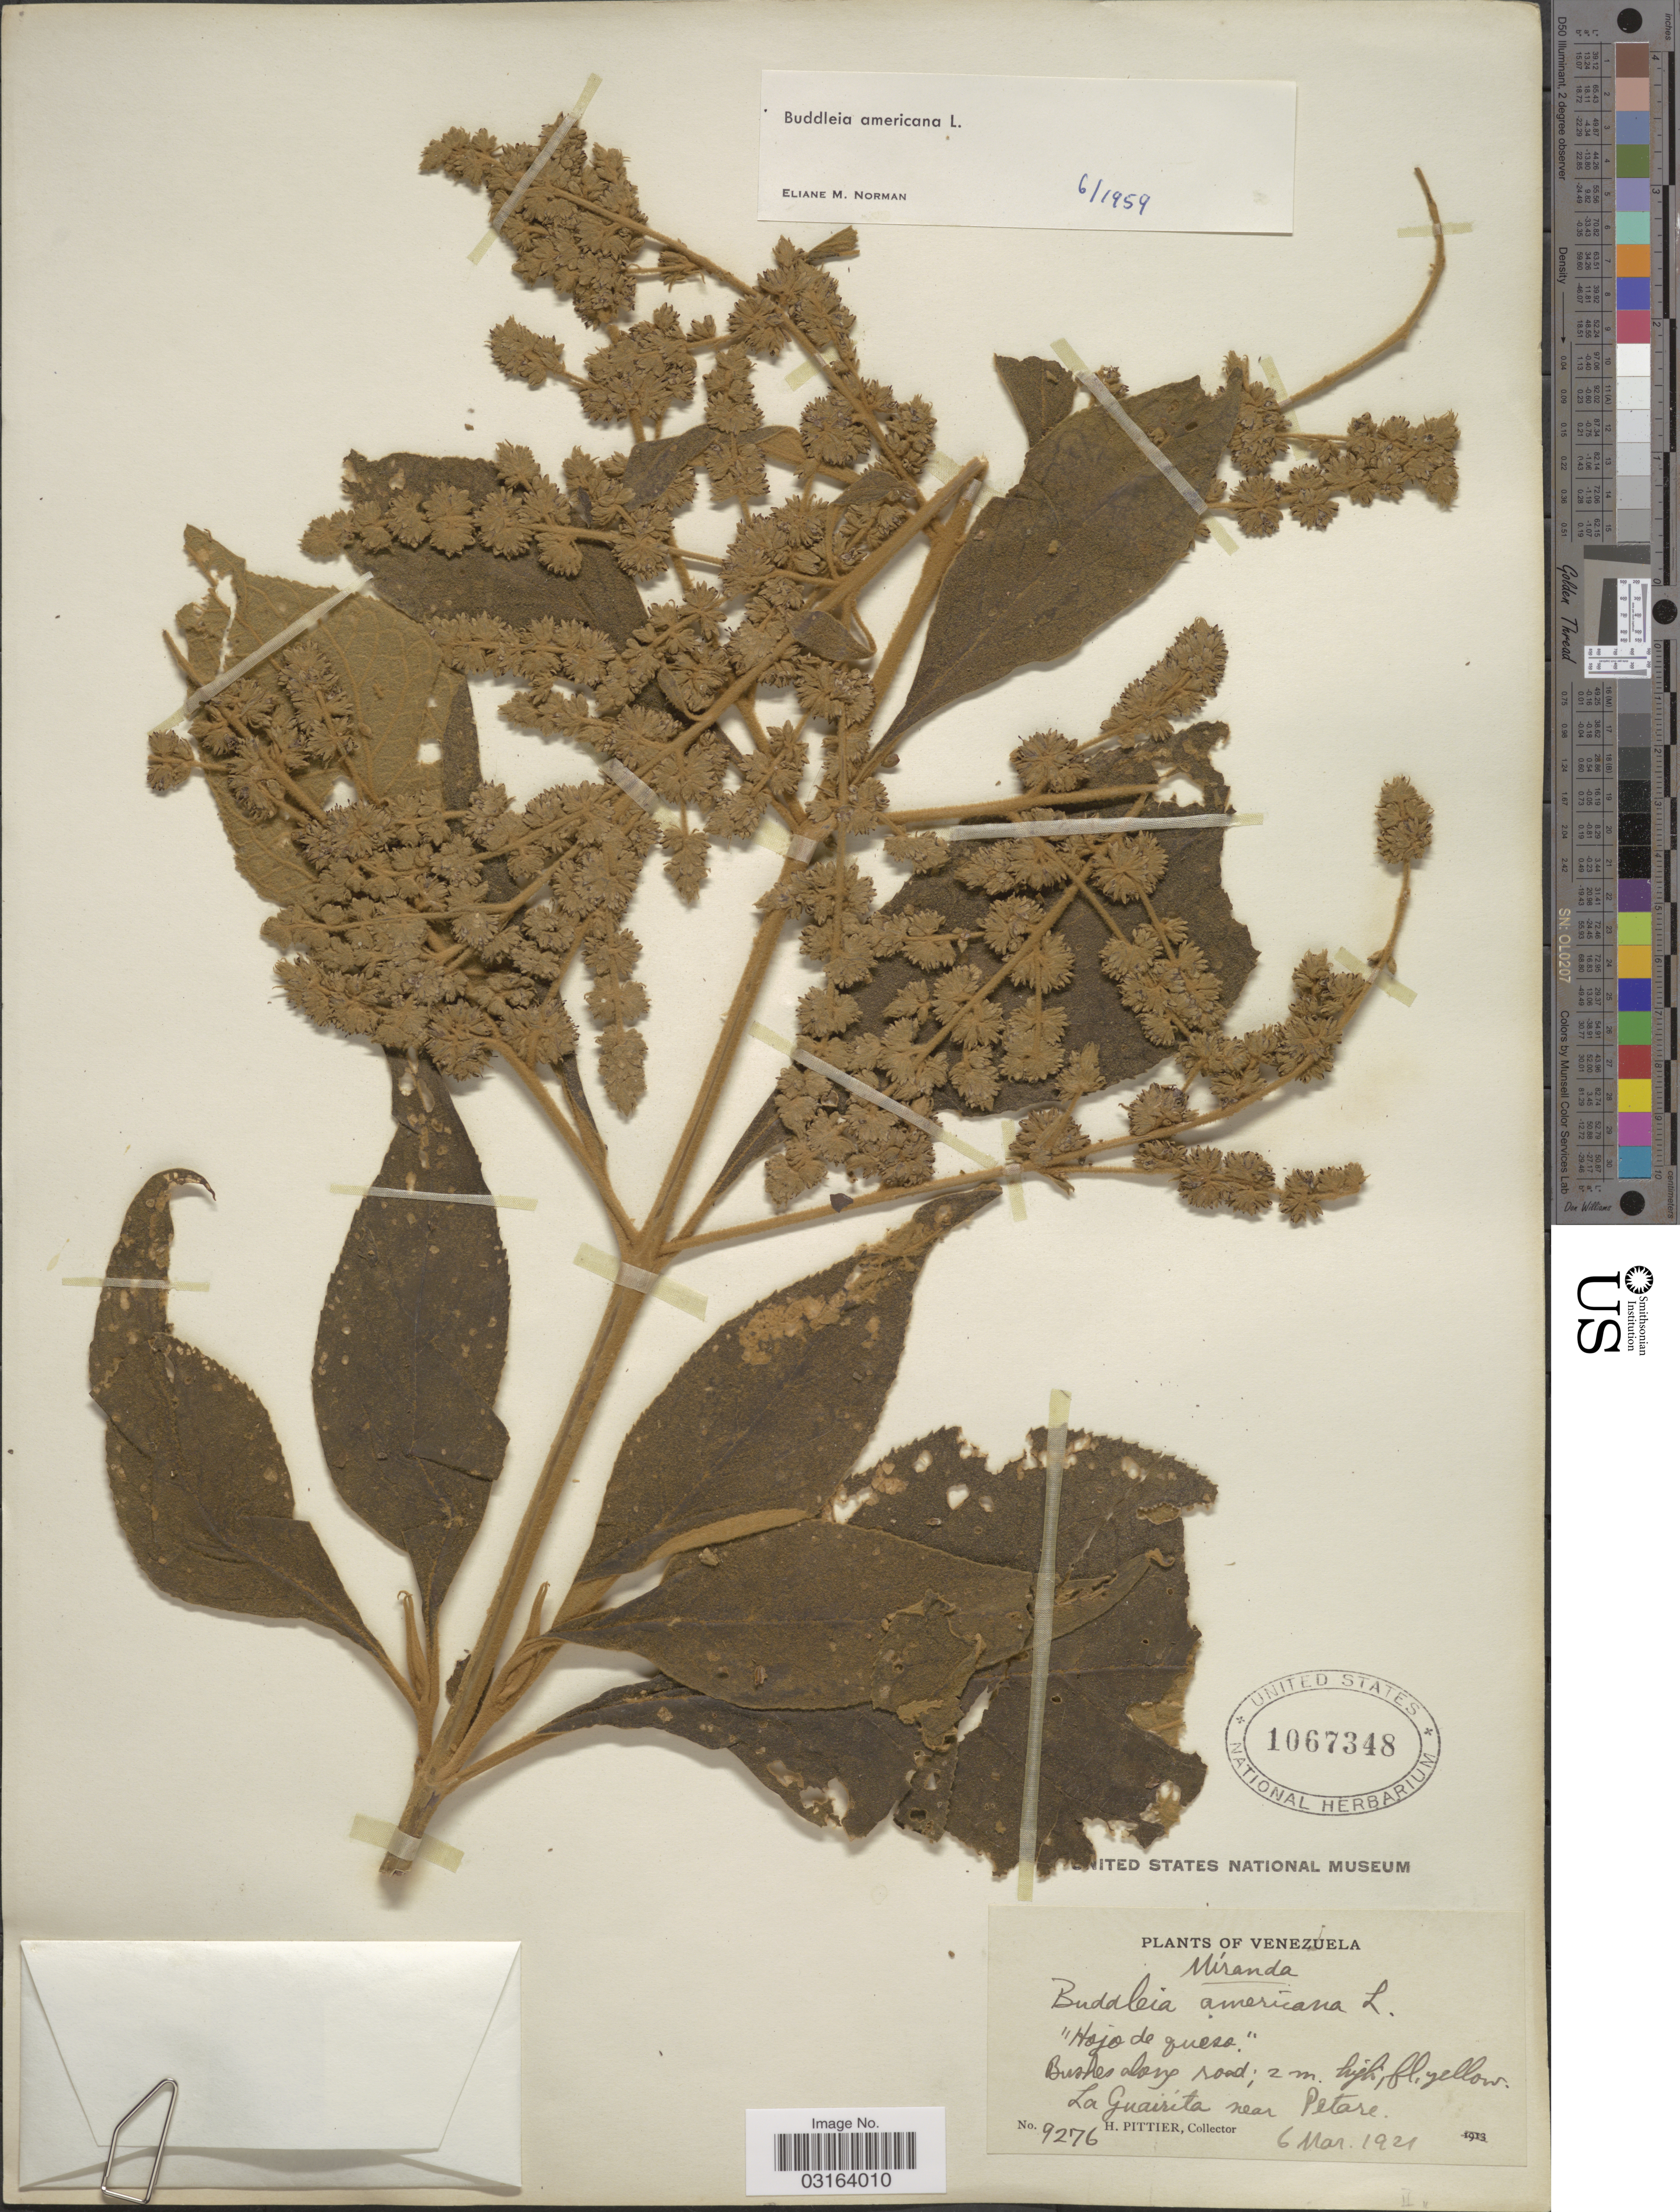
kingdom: Plantae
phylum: Tracheophyta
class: Magnoliopsida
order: Lamiales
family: Scrophulariaceae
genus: Buddleja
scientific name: Buddleja americana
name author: L.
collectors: H. F. Pittier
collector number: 9276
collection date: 1921-03-06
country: Venezuela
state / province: Miranda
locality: Bushes along road. La Guairita near Petare.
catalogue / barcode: US 1067348